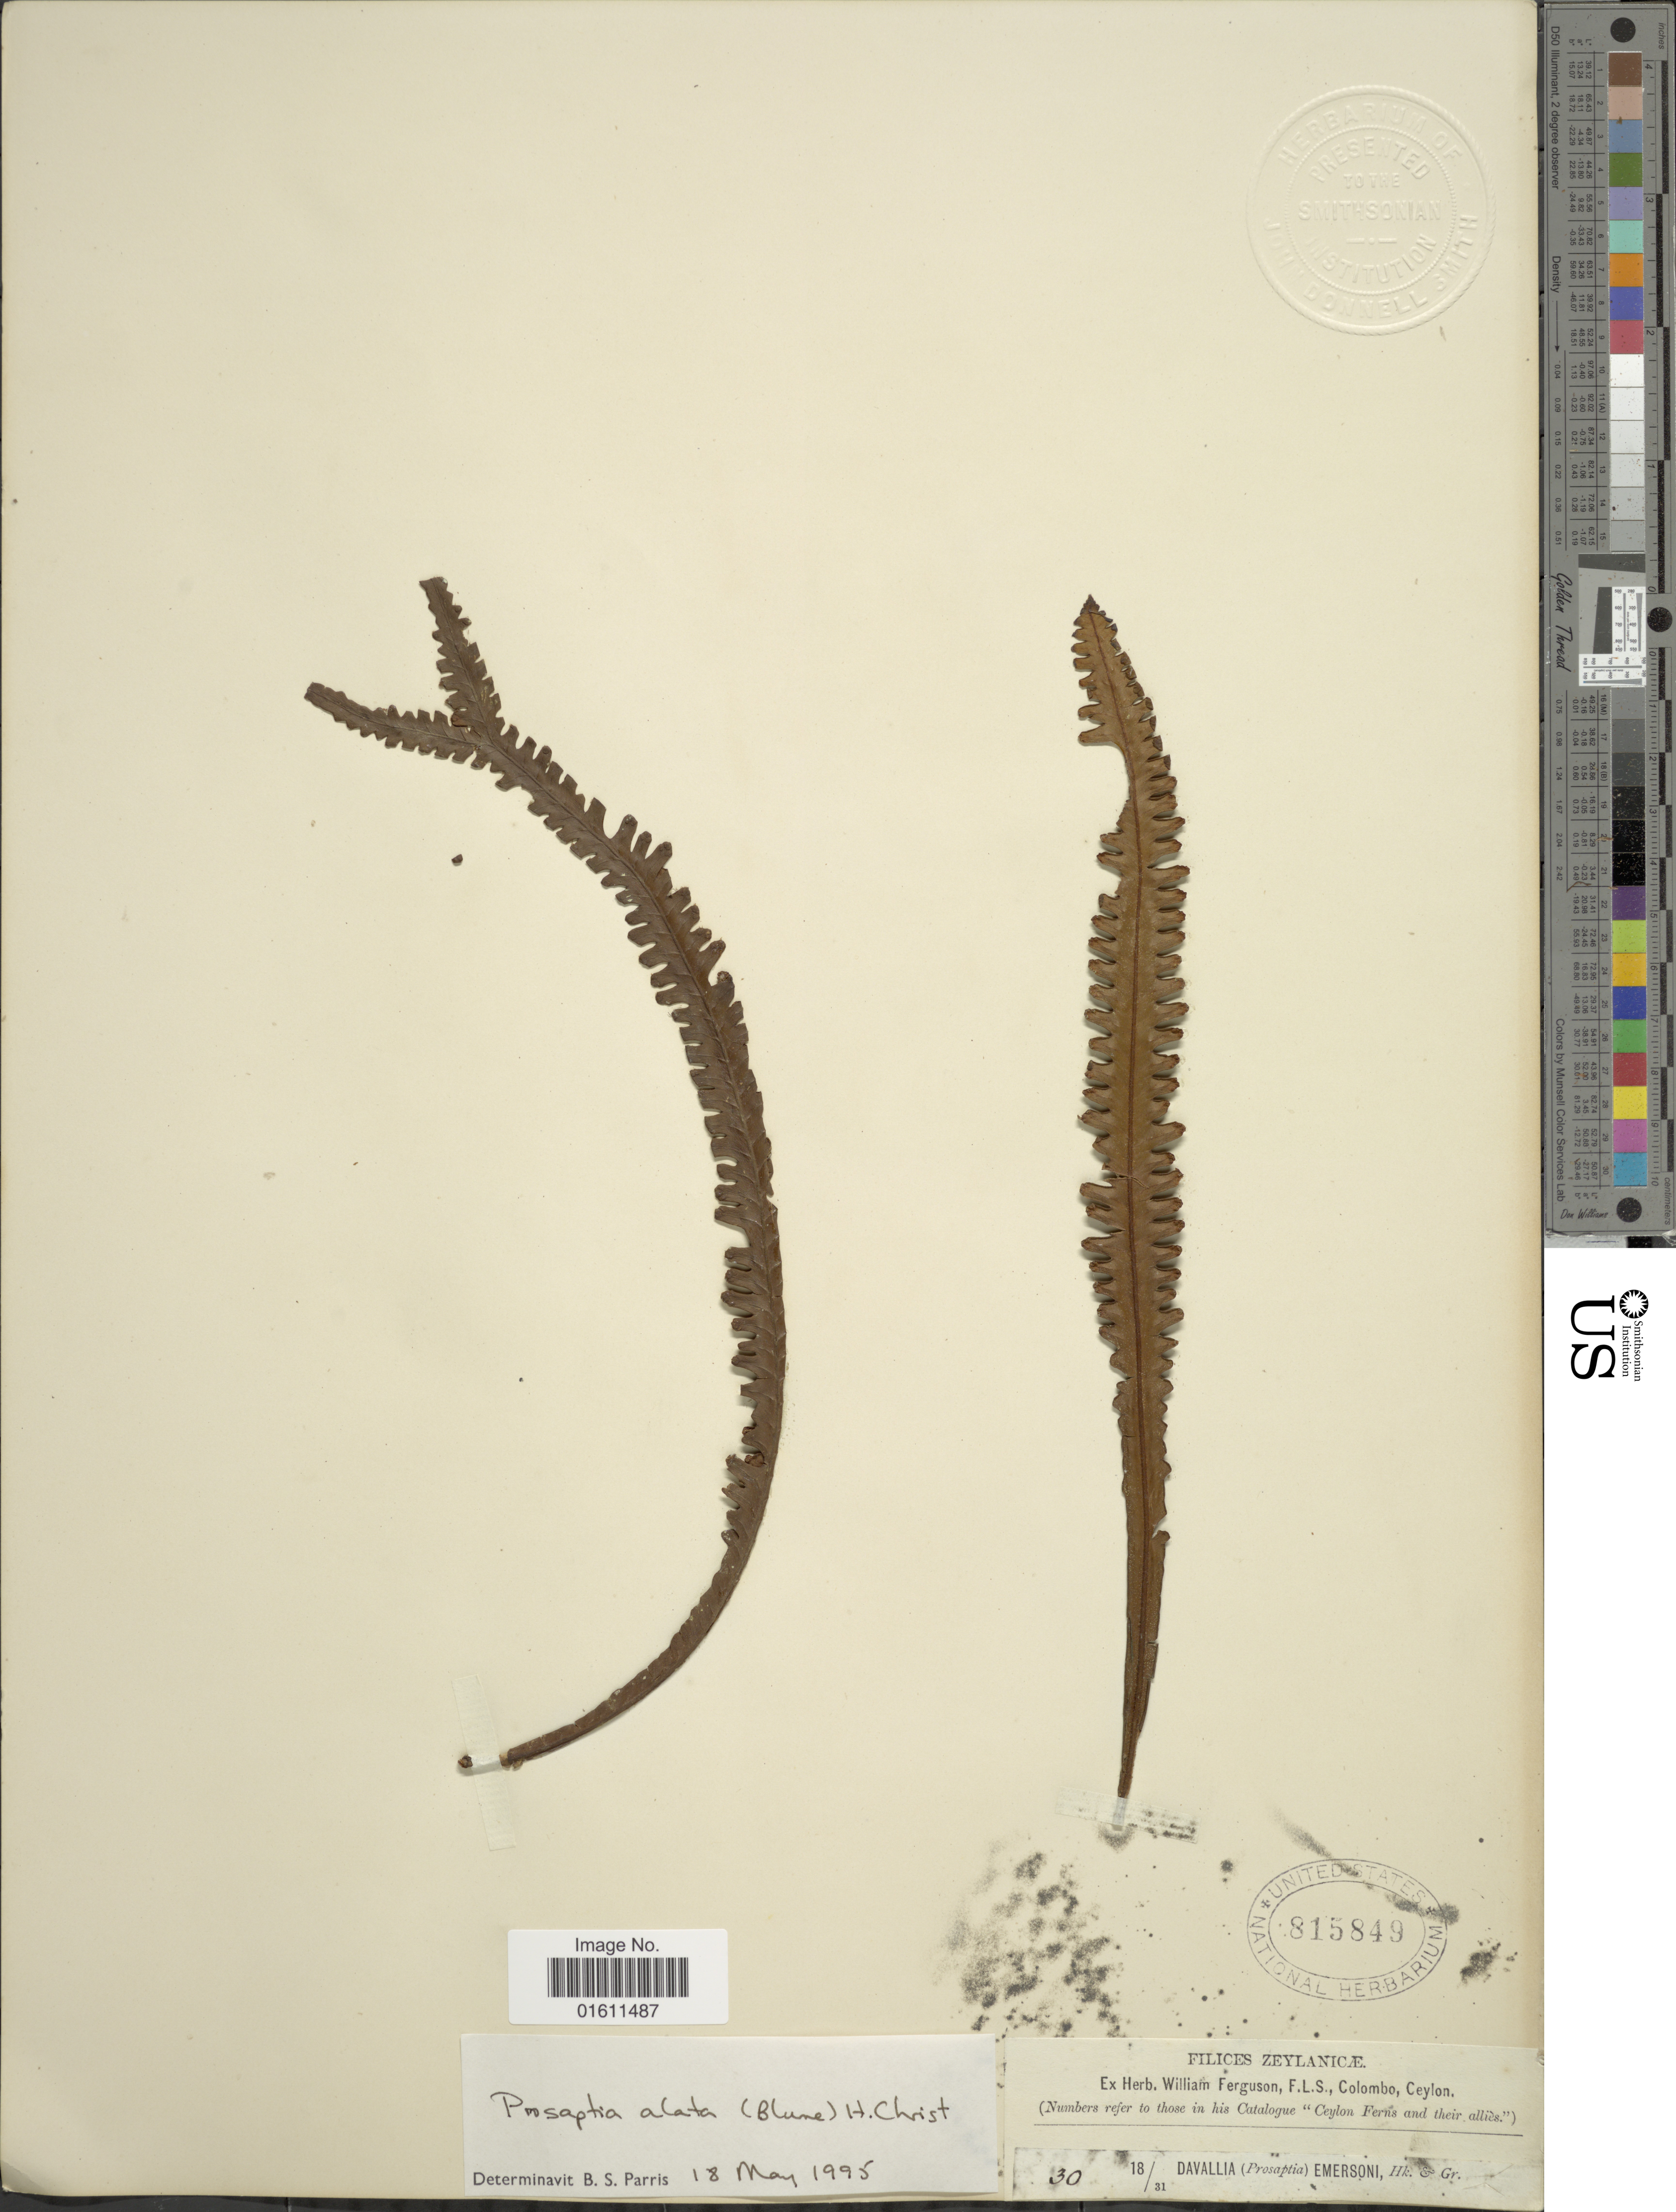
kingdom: Plantae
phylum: Tracheophyta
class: Polypodiopsida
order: Polypodiales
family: Polypodiaceae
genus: Prosaptia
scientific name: Prosaptia alata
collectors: ex herb. W. Ferguson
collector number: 30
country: Sri Lanka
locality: Filices Zeylanicæ, Ceylon.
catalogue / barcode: US 815849